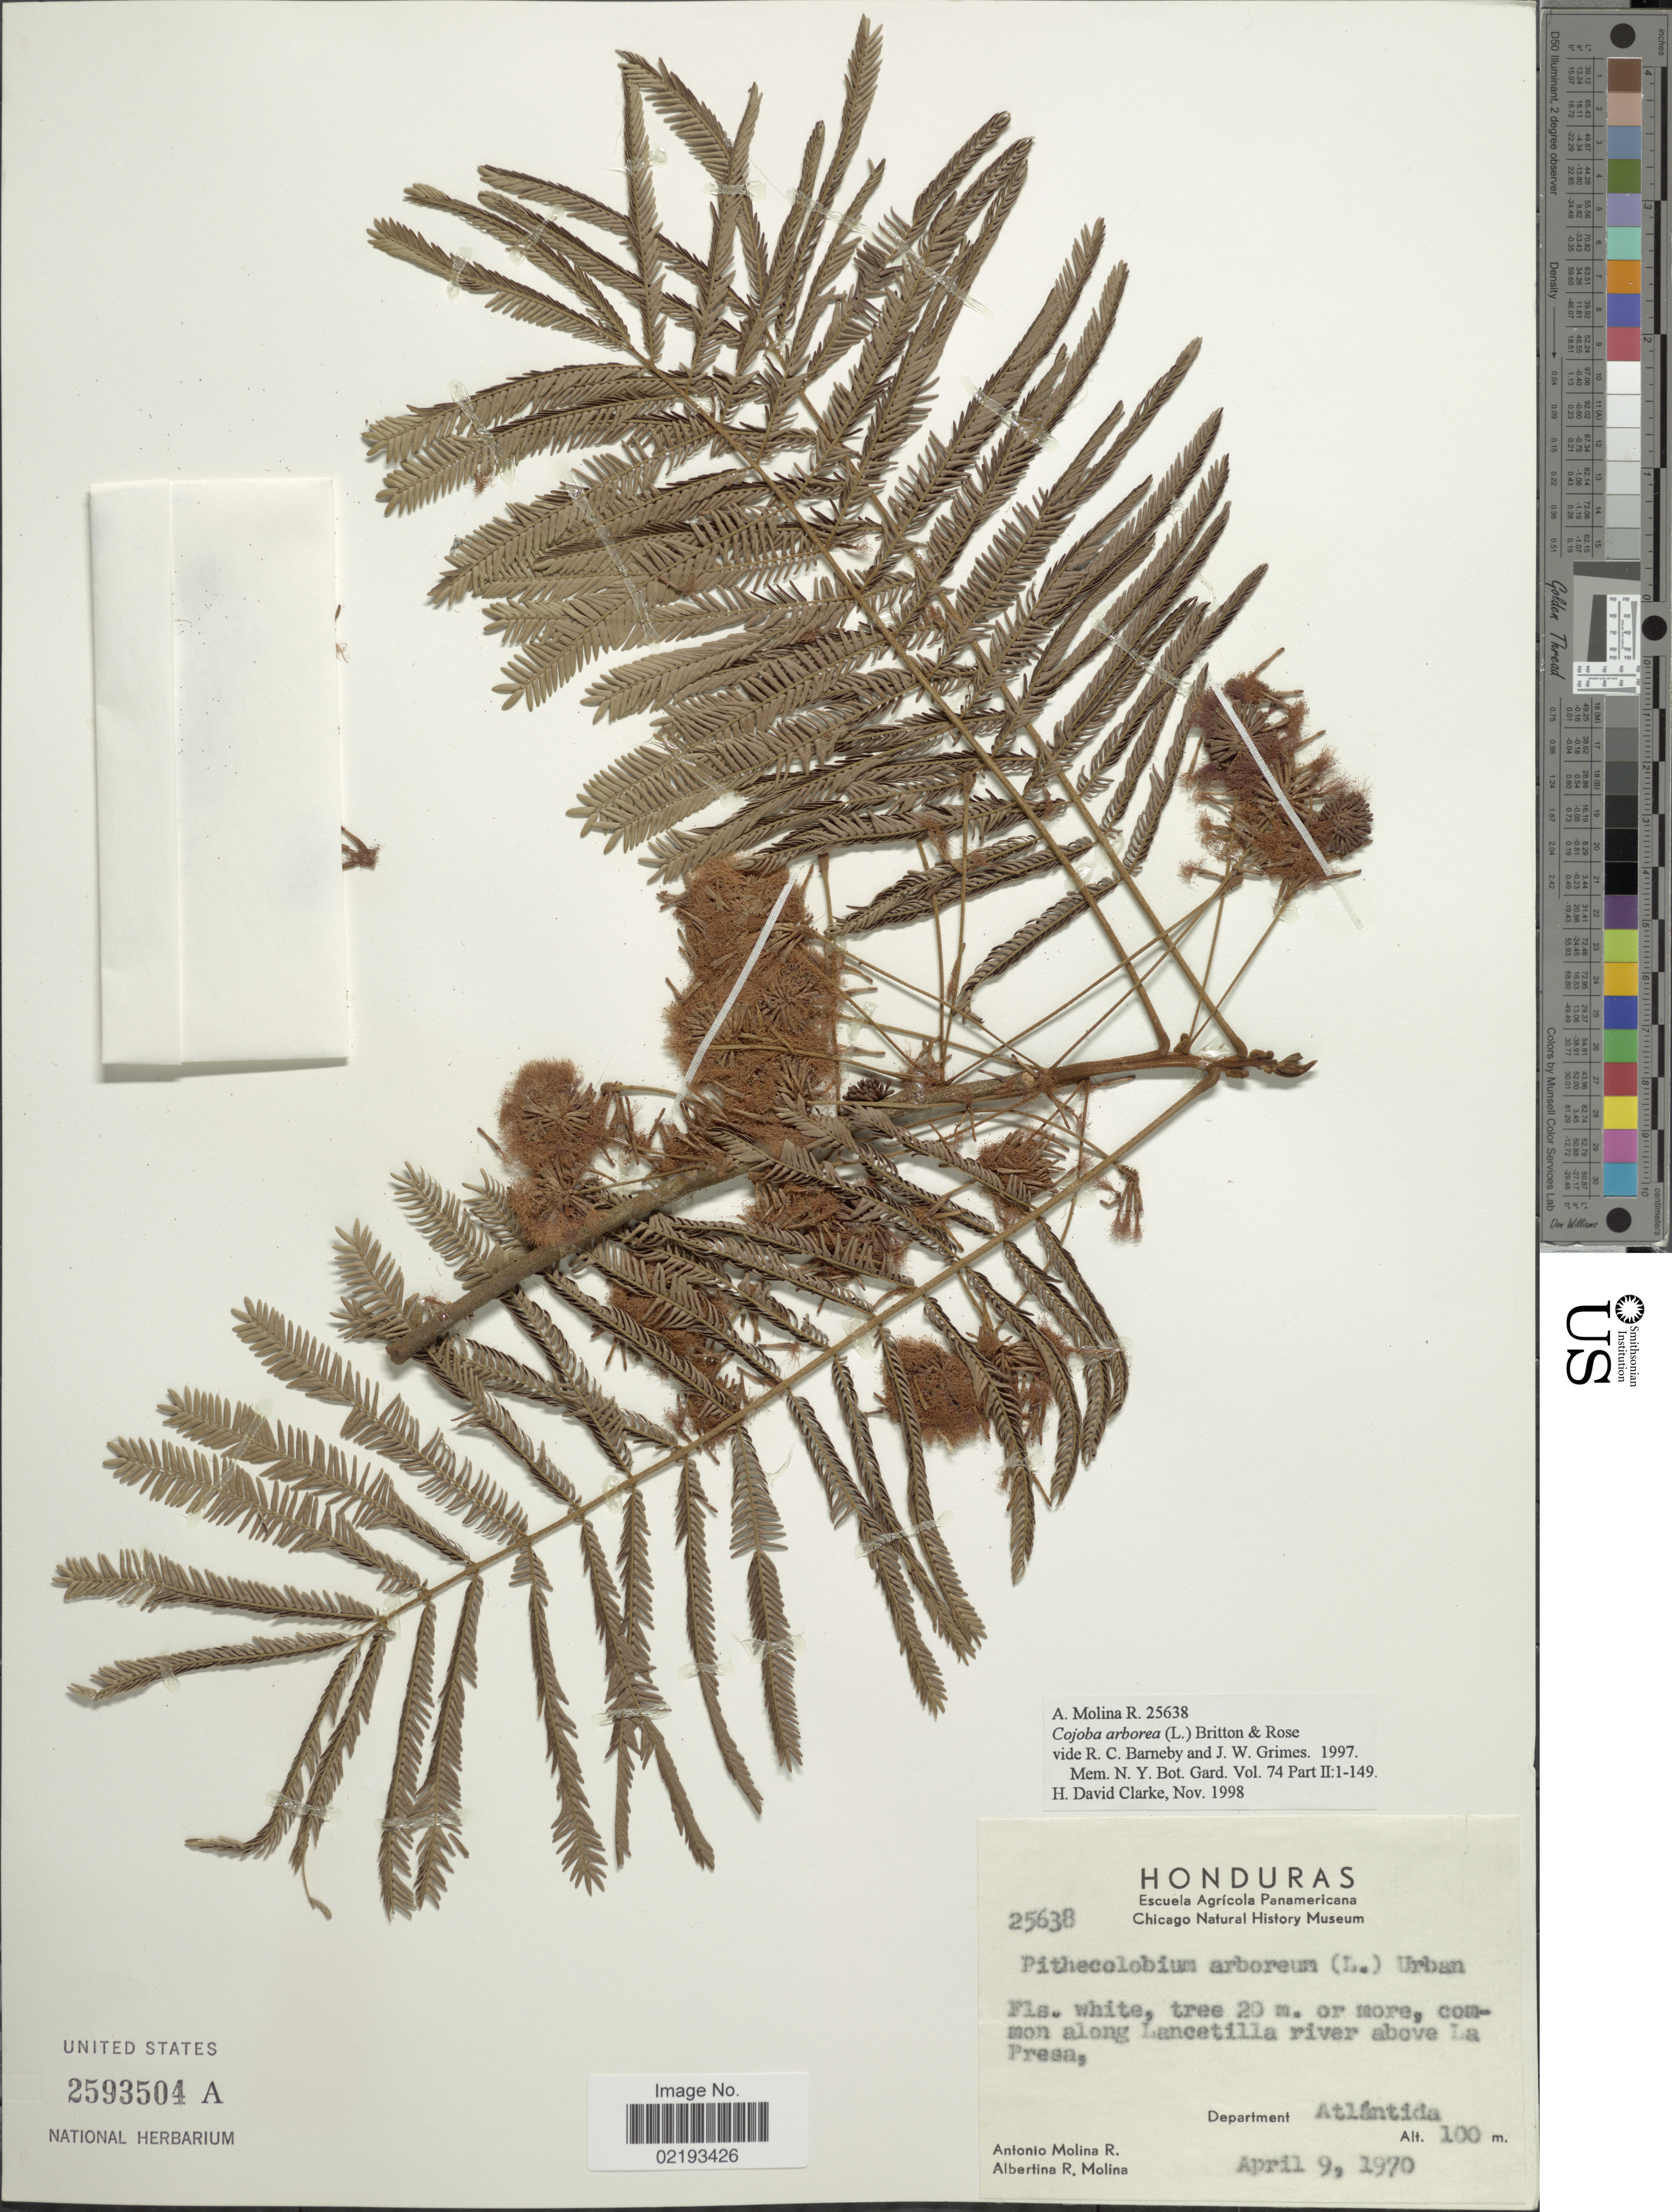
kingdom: Plantae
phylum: Tracheophyta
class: Magnoliopsida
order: Fabales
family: Fabaceae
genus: Cojoba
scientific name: Cojoba arborea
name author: (L.) Britton & Rose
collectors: A. Molina R. & A. R. Molina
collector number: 25638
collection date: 1970-04-09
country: Honduras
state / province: Atlántida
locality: Common along Lancetilla river above La Presa, Department Atlántida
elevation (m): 100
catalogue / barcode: US 2593504A